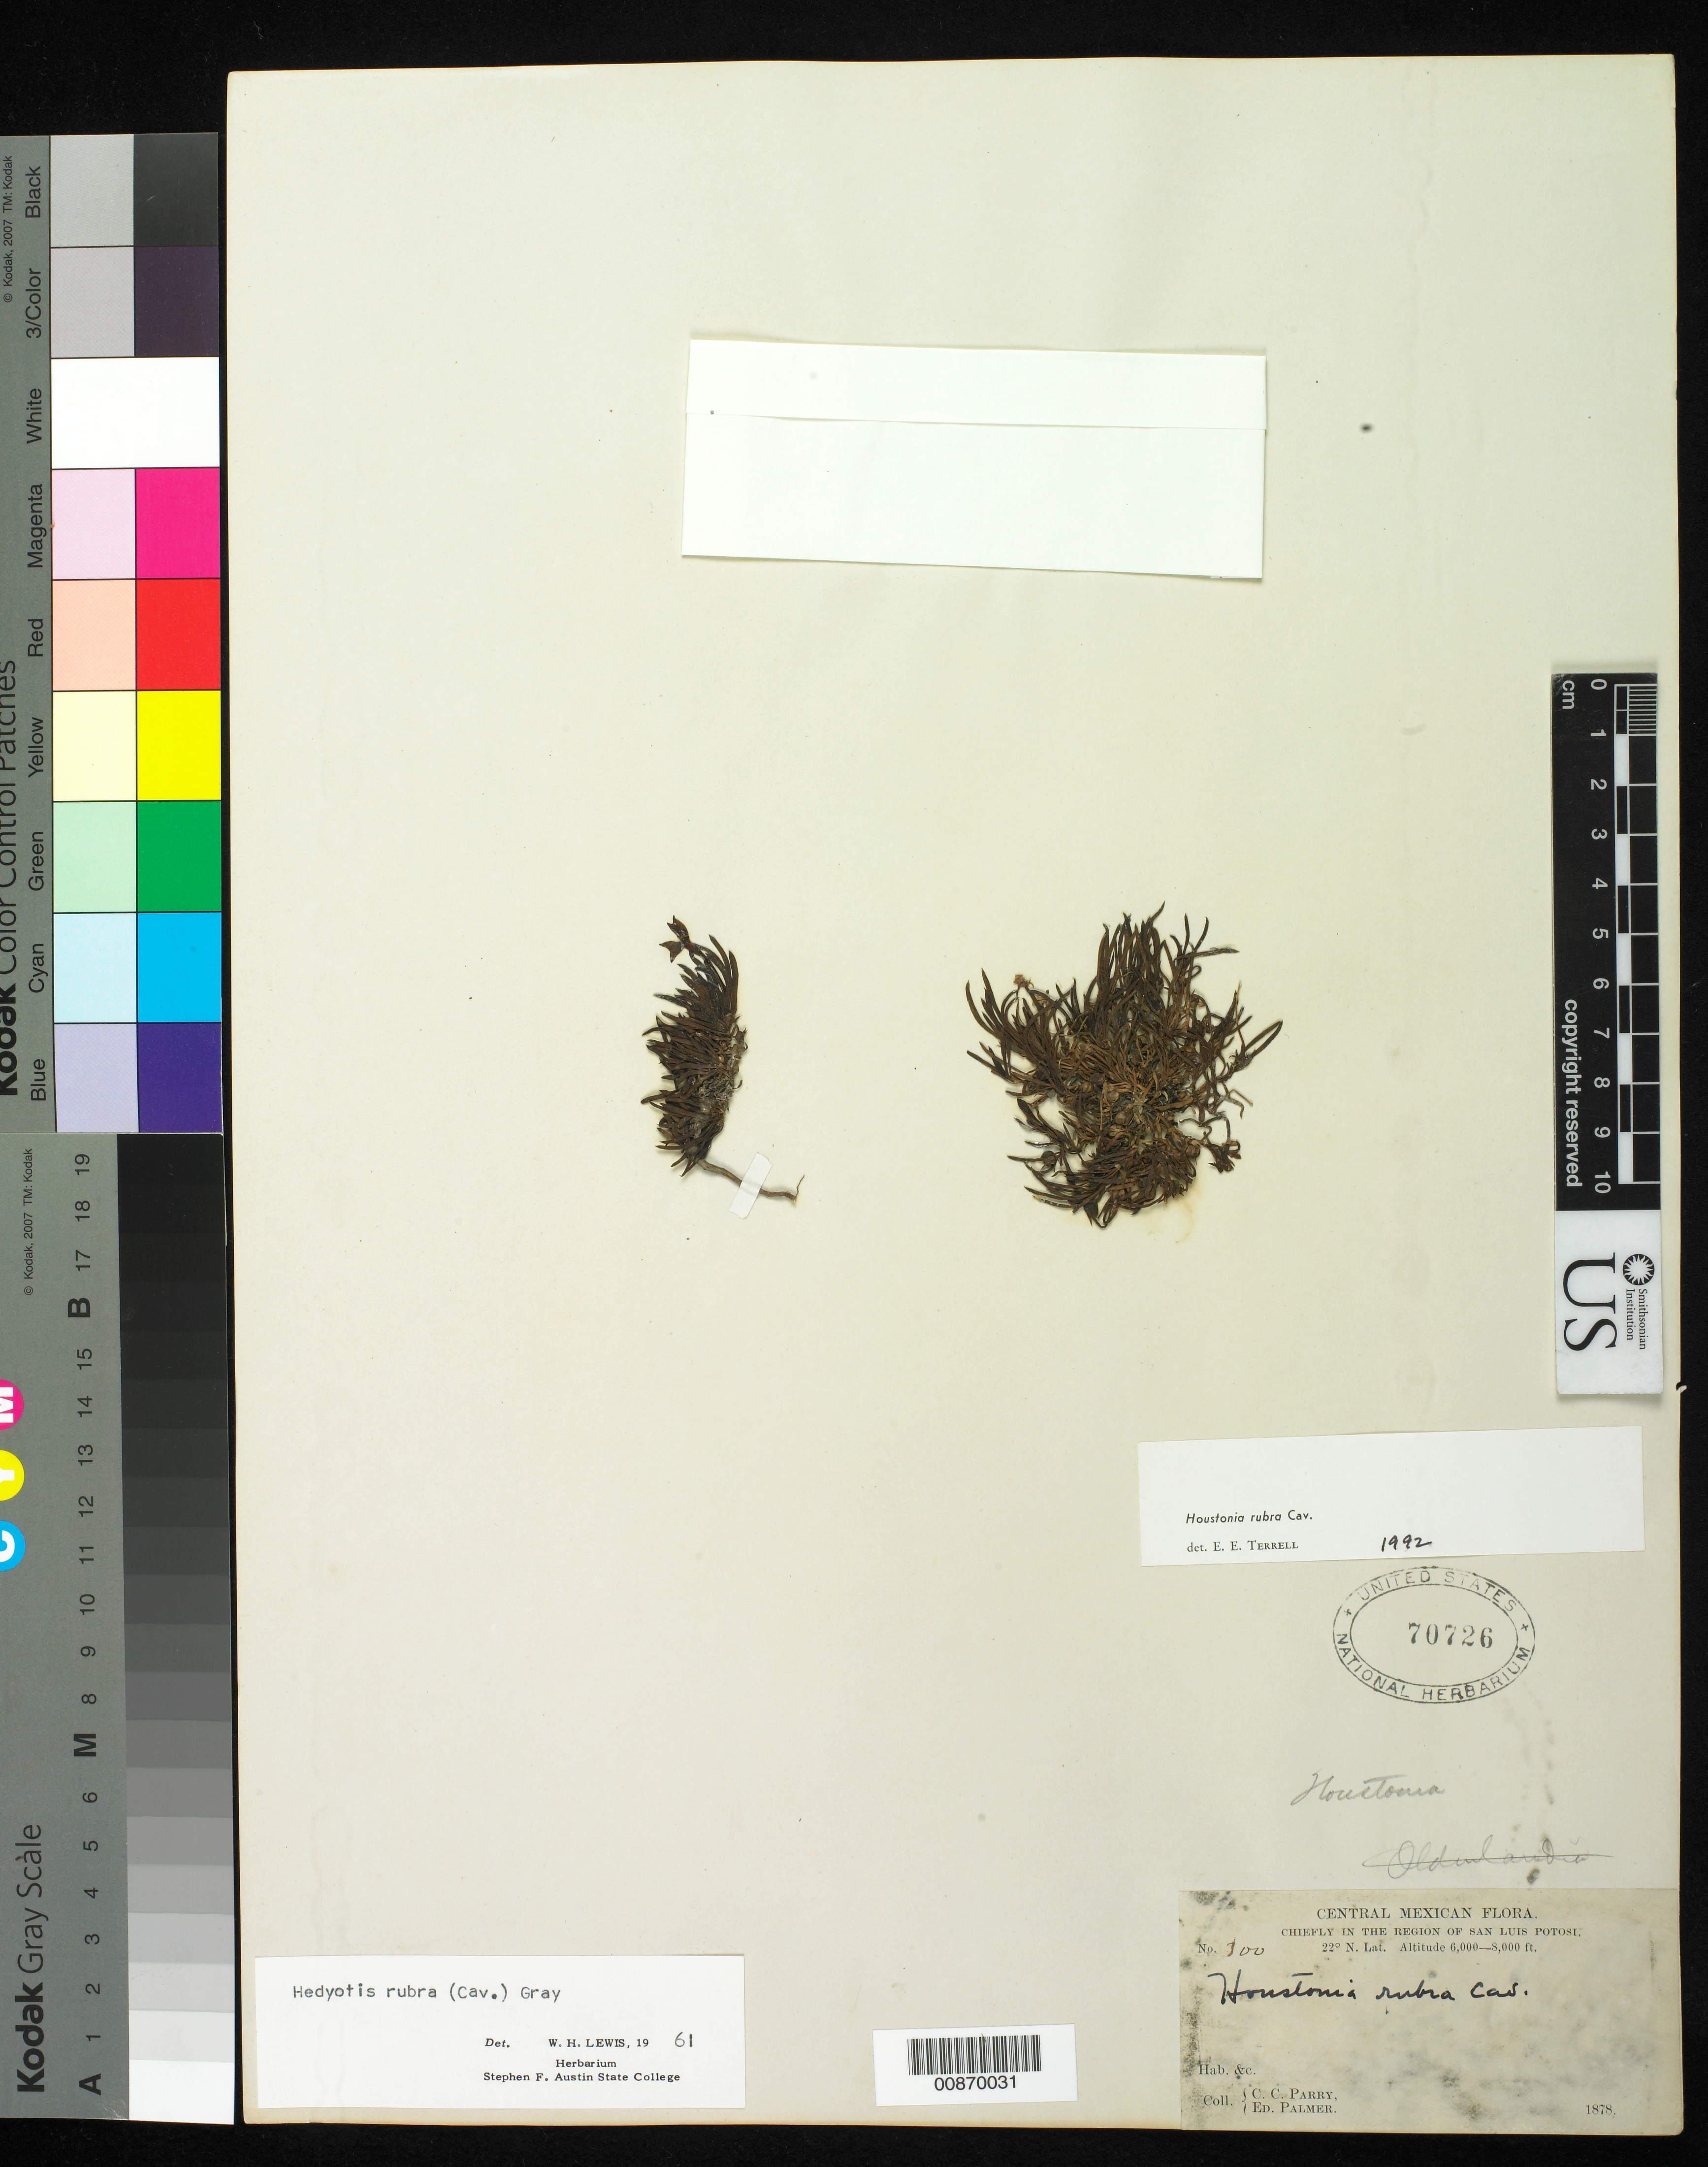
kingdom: Plantae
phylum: Tracheophyta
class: Magnoliopsida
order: Gentianales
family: Rubiaceae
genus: Houstonia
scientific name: Houstonia rubra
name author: Cav.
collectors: C. C. Parry & E. Palmer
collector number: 300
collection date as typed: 1878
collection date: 1878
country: Mexico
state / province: San Luis Potosí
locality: Chiefly in the region of San Luis Potosí.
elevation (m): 1829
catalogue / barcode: US 70726